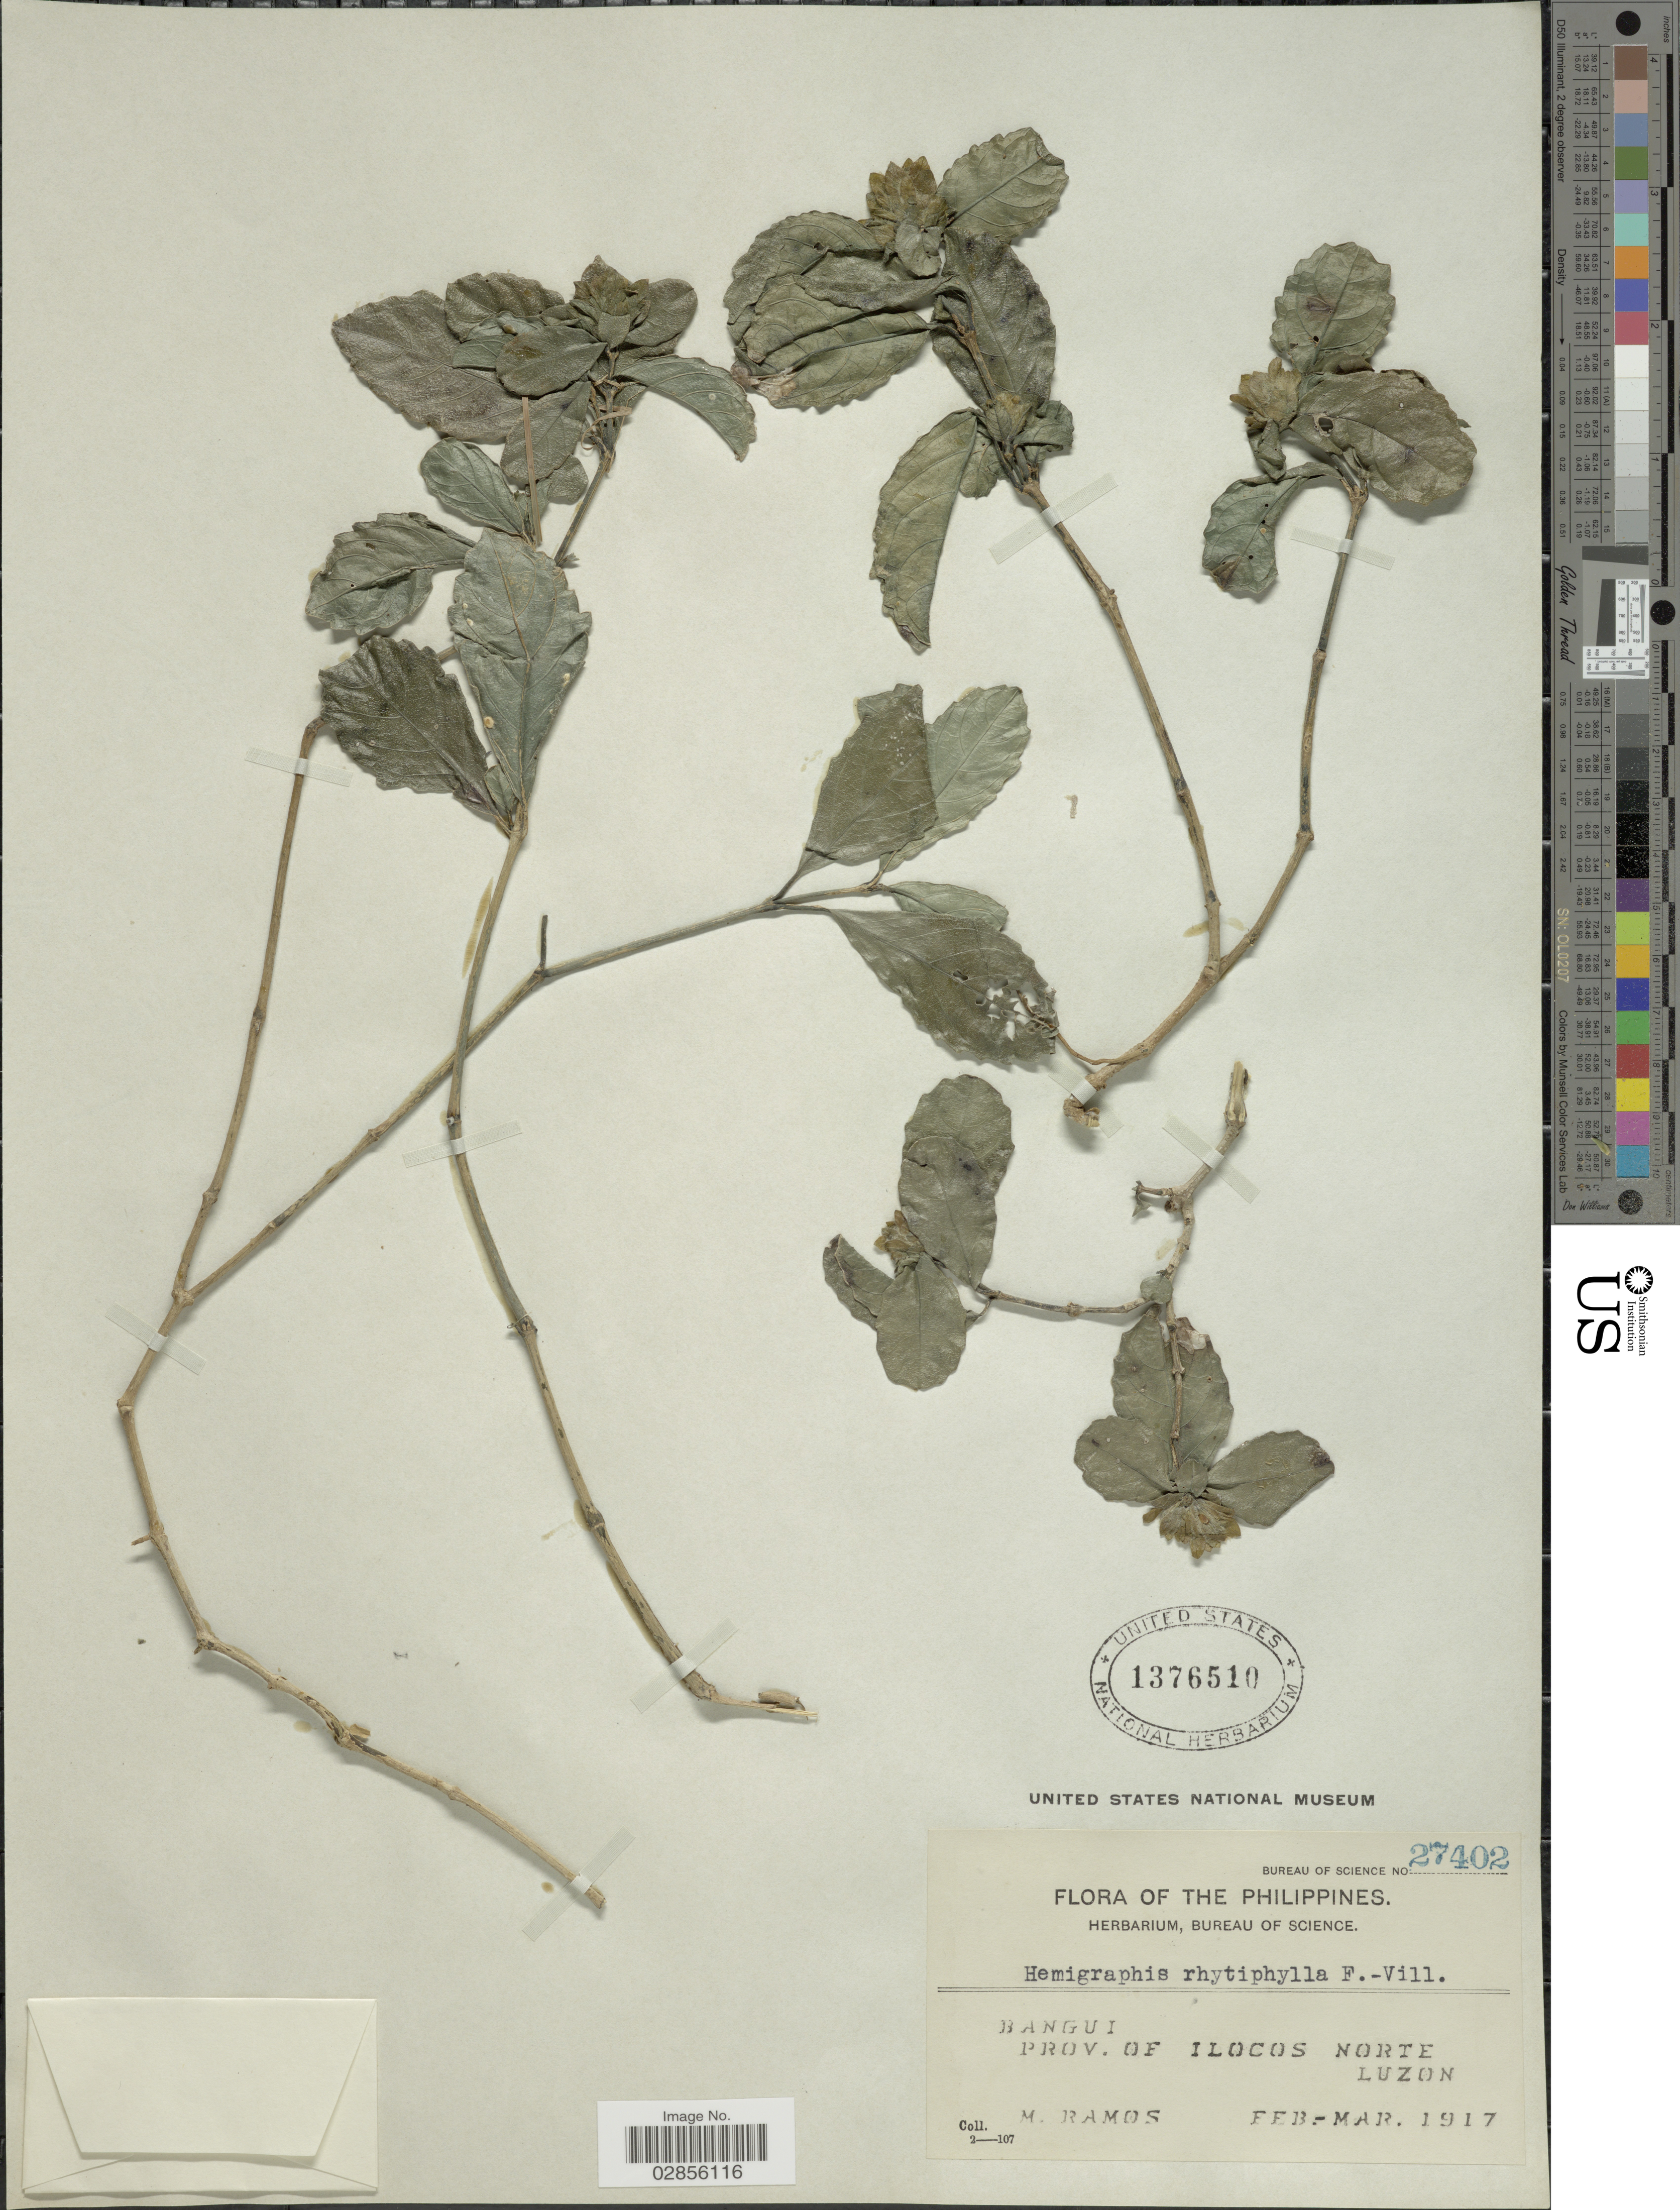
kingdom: Plantae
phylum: Tracheophyta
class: Magnoliopsida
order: Lamiales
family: Acanthaceae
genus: Hemigraphis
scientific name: Hemigraphis rhytiphylla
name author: (Nees) Fern.-Vill.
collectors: M. Ramos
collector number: Bureau of Science 27402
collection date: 1917-02/1917-03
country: Philippines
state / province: Ilocos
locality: Bangui. Prov. of Ilocos Norte Luzon.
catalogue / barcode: US 1376510